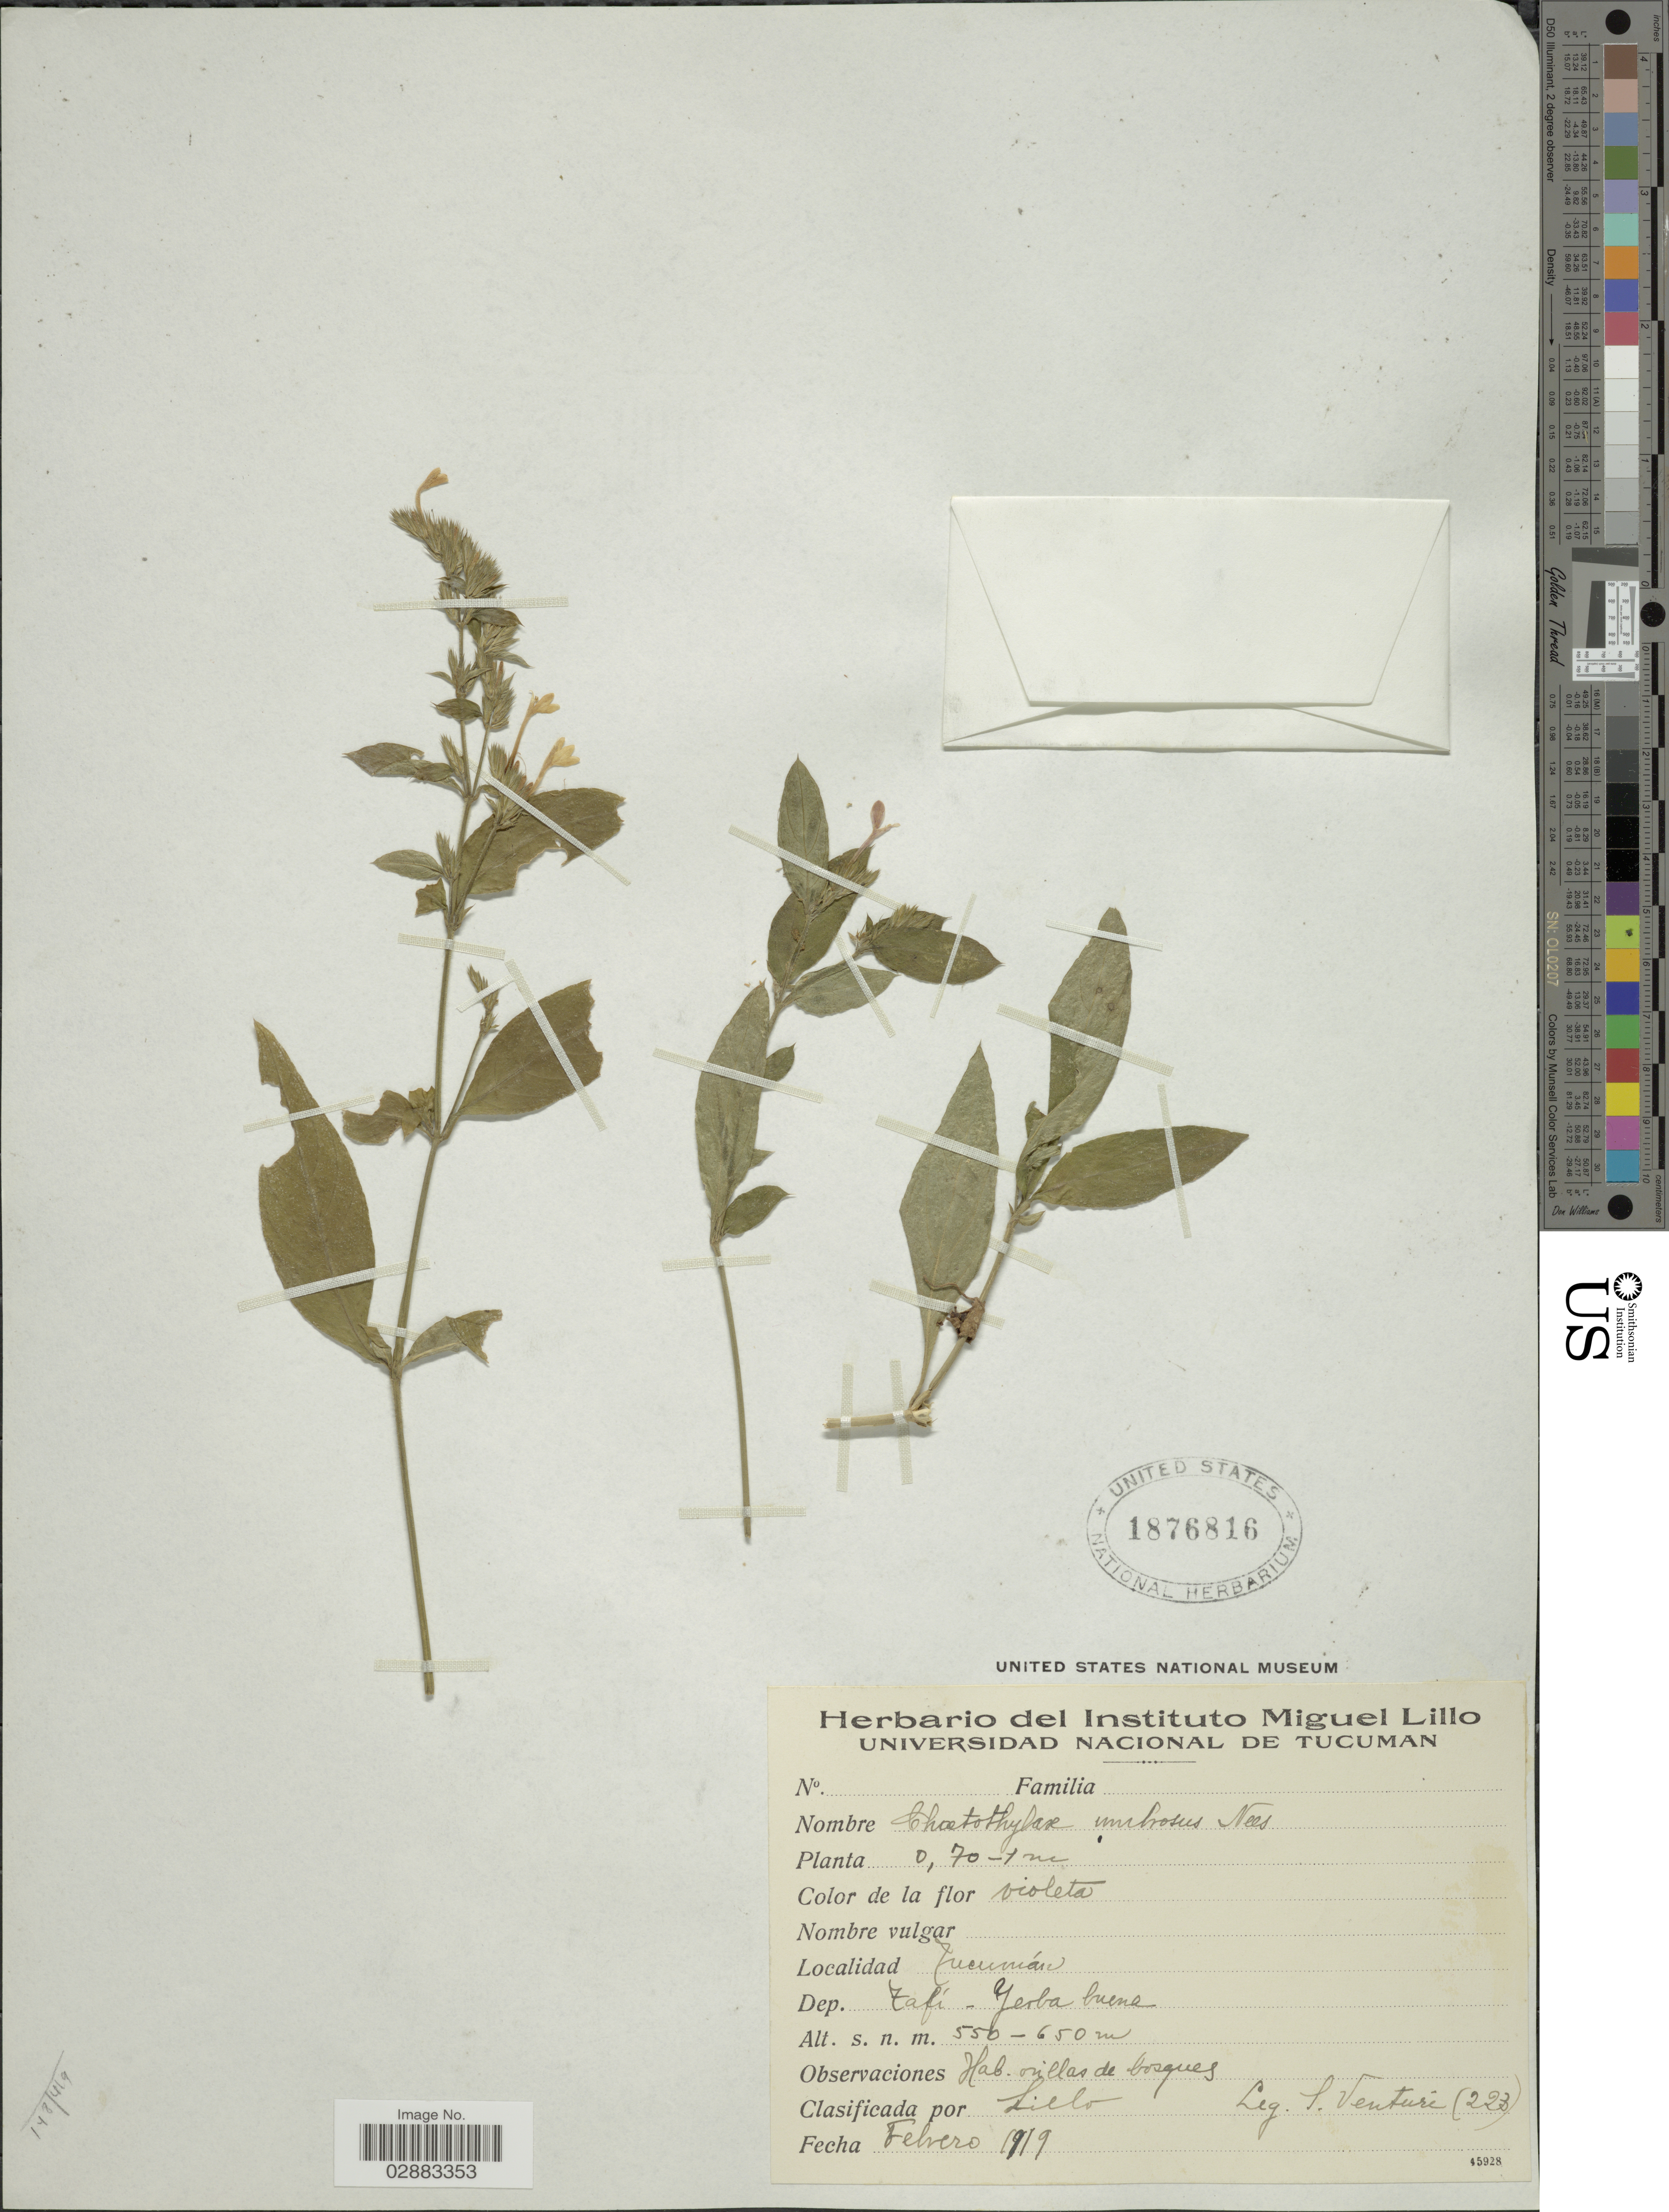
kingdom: Plantae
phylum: Tracheophyta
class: Magnoliopsida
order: Lamiales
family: Acanthaceae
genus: Justicia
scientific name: Justicia goudotii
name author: V.A.W. Graham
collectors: S. Venturi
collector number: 223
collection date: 1919-02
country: Argentina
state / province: Tucuman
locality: Tucumán. Dep. Tafí - Yerba buena.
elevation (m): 550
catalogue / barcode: US 1876816